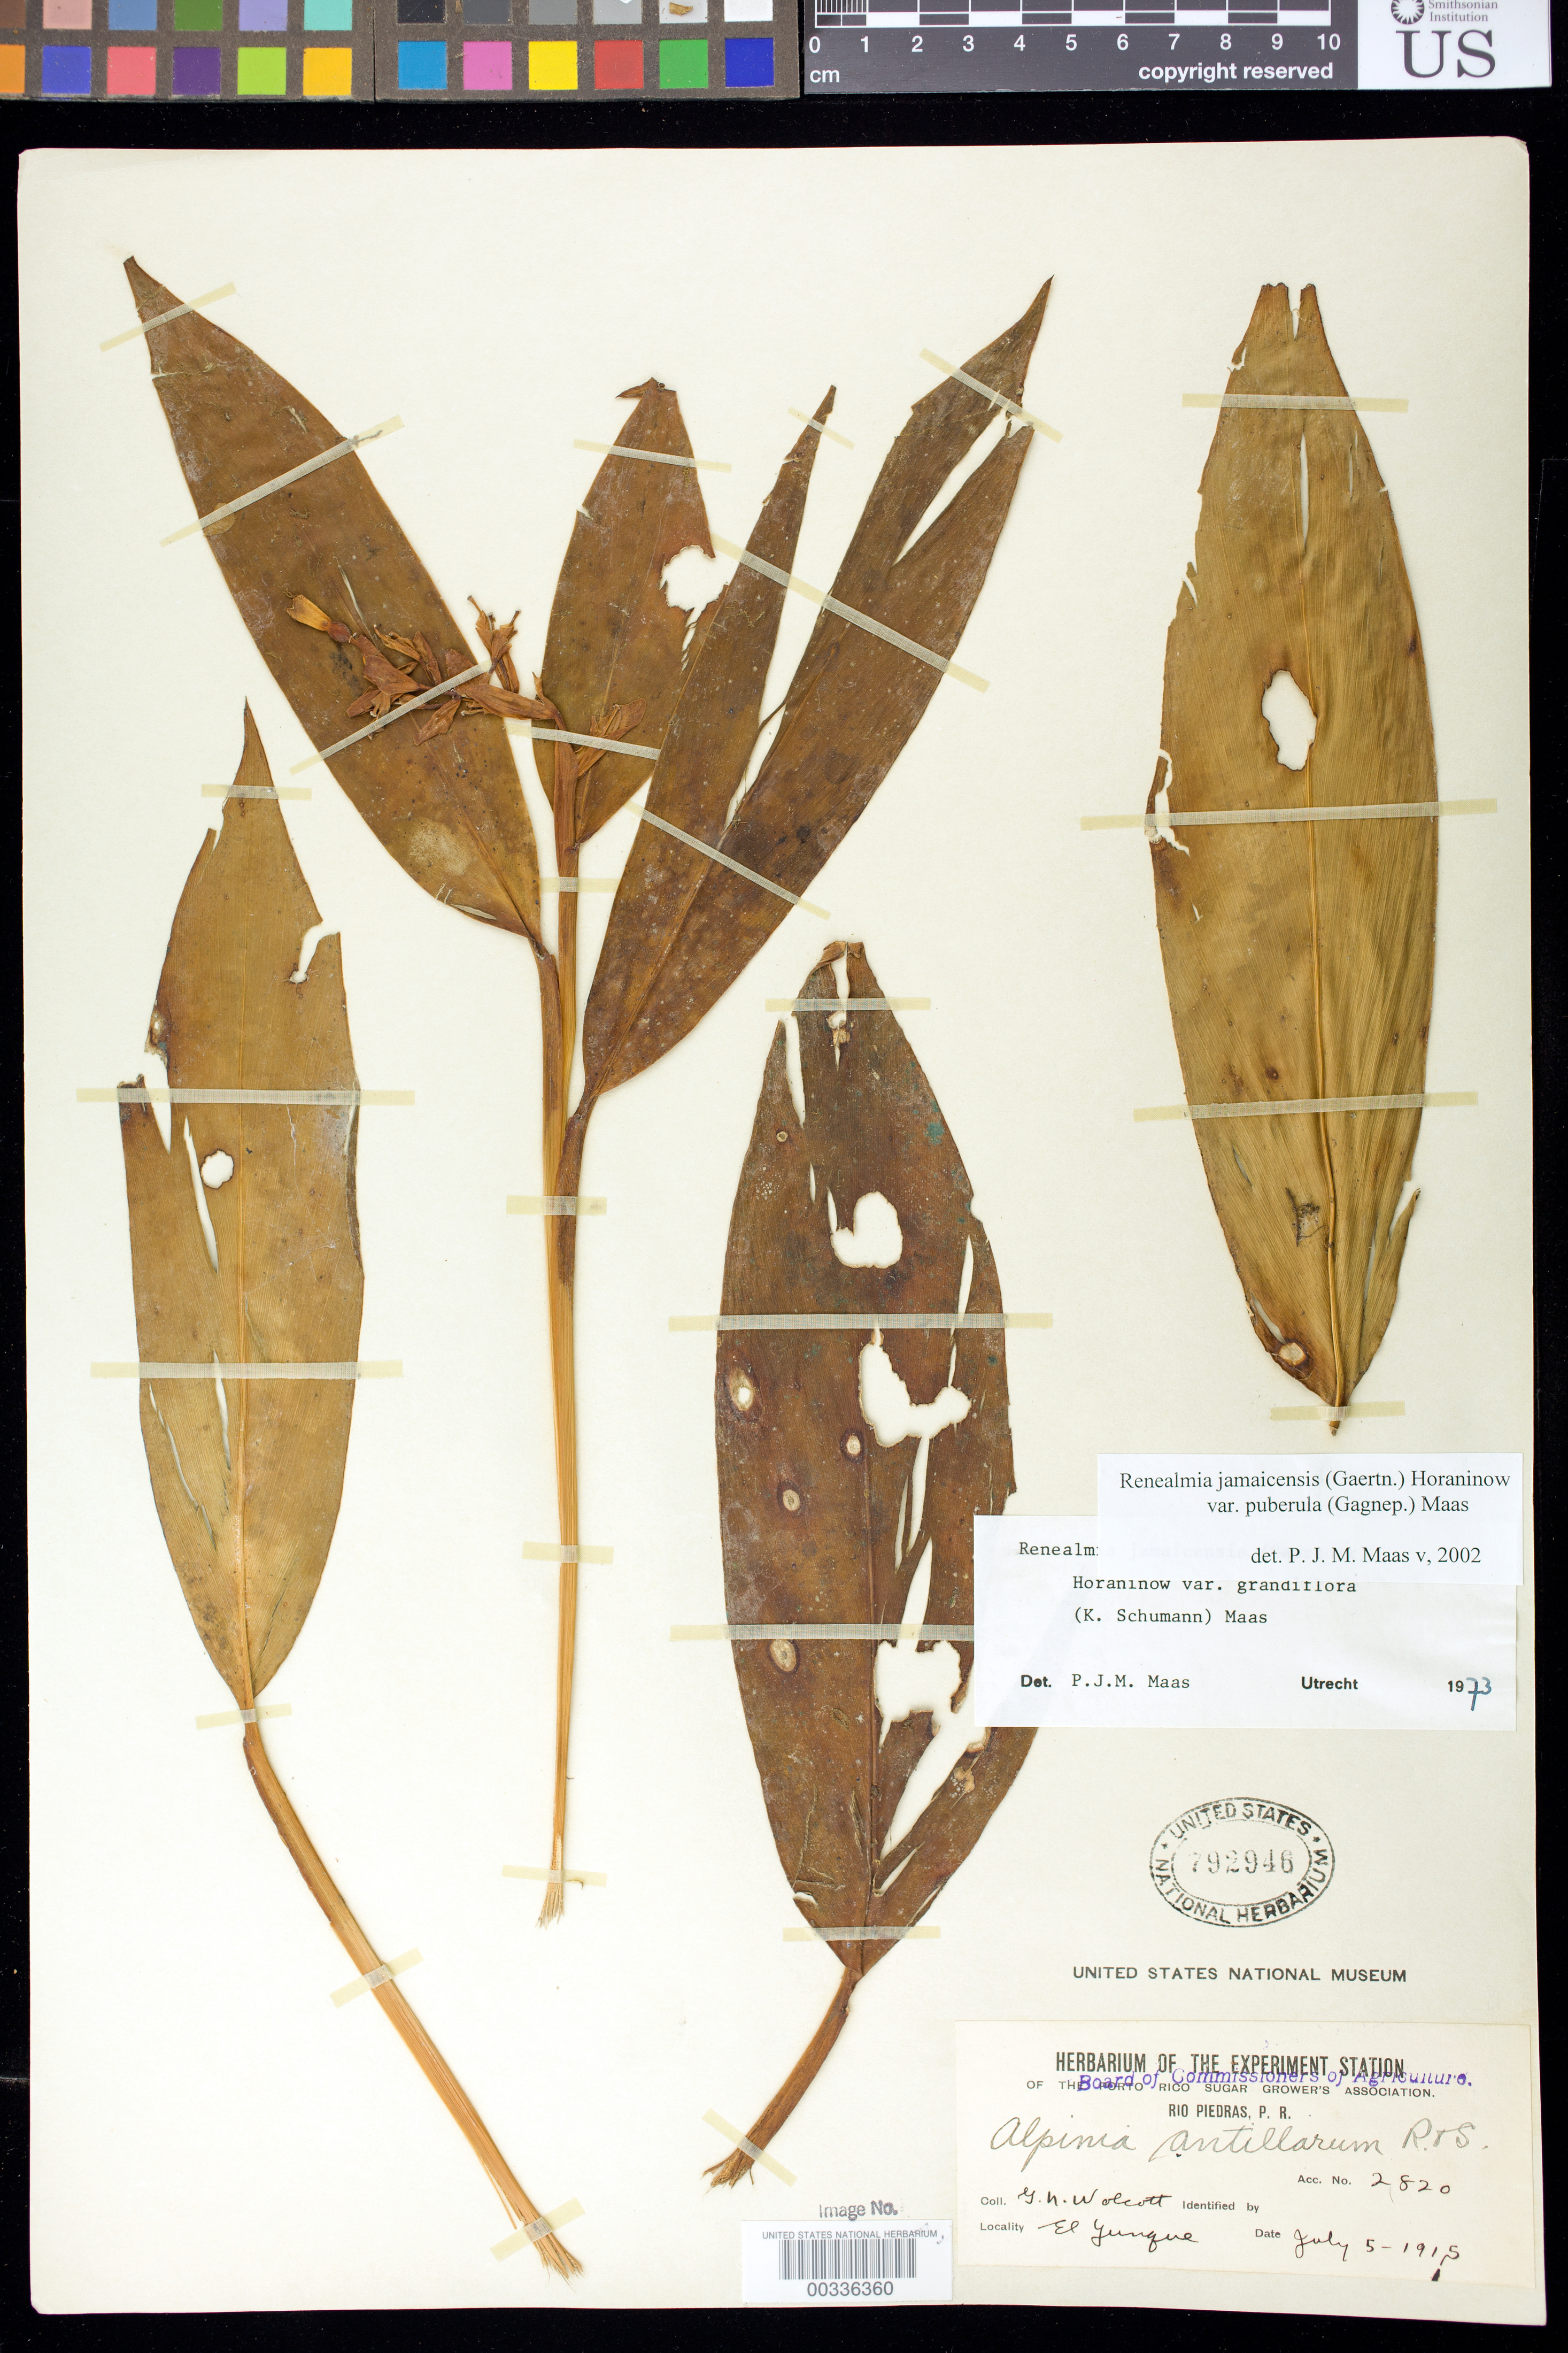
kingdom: Plantae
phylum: Tracheophyta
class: Liliopsida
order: Zingiberales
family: Zingiberaceae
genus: Renealmia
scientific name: Renealmia jamaicensis var. puberula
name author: (Gagnep.) Maas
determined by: Maas, Paul J. M.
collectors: G. Wolcott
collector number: Acc. # 2820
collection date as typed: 05 Jul 1915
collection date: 1915-07-05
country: Puerto Rico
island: Greater Antilles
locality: Rio piedras, el yunque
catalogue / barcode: US 792946